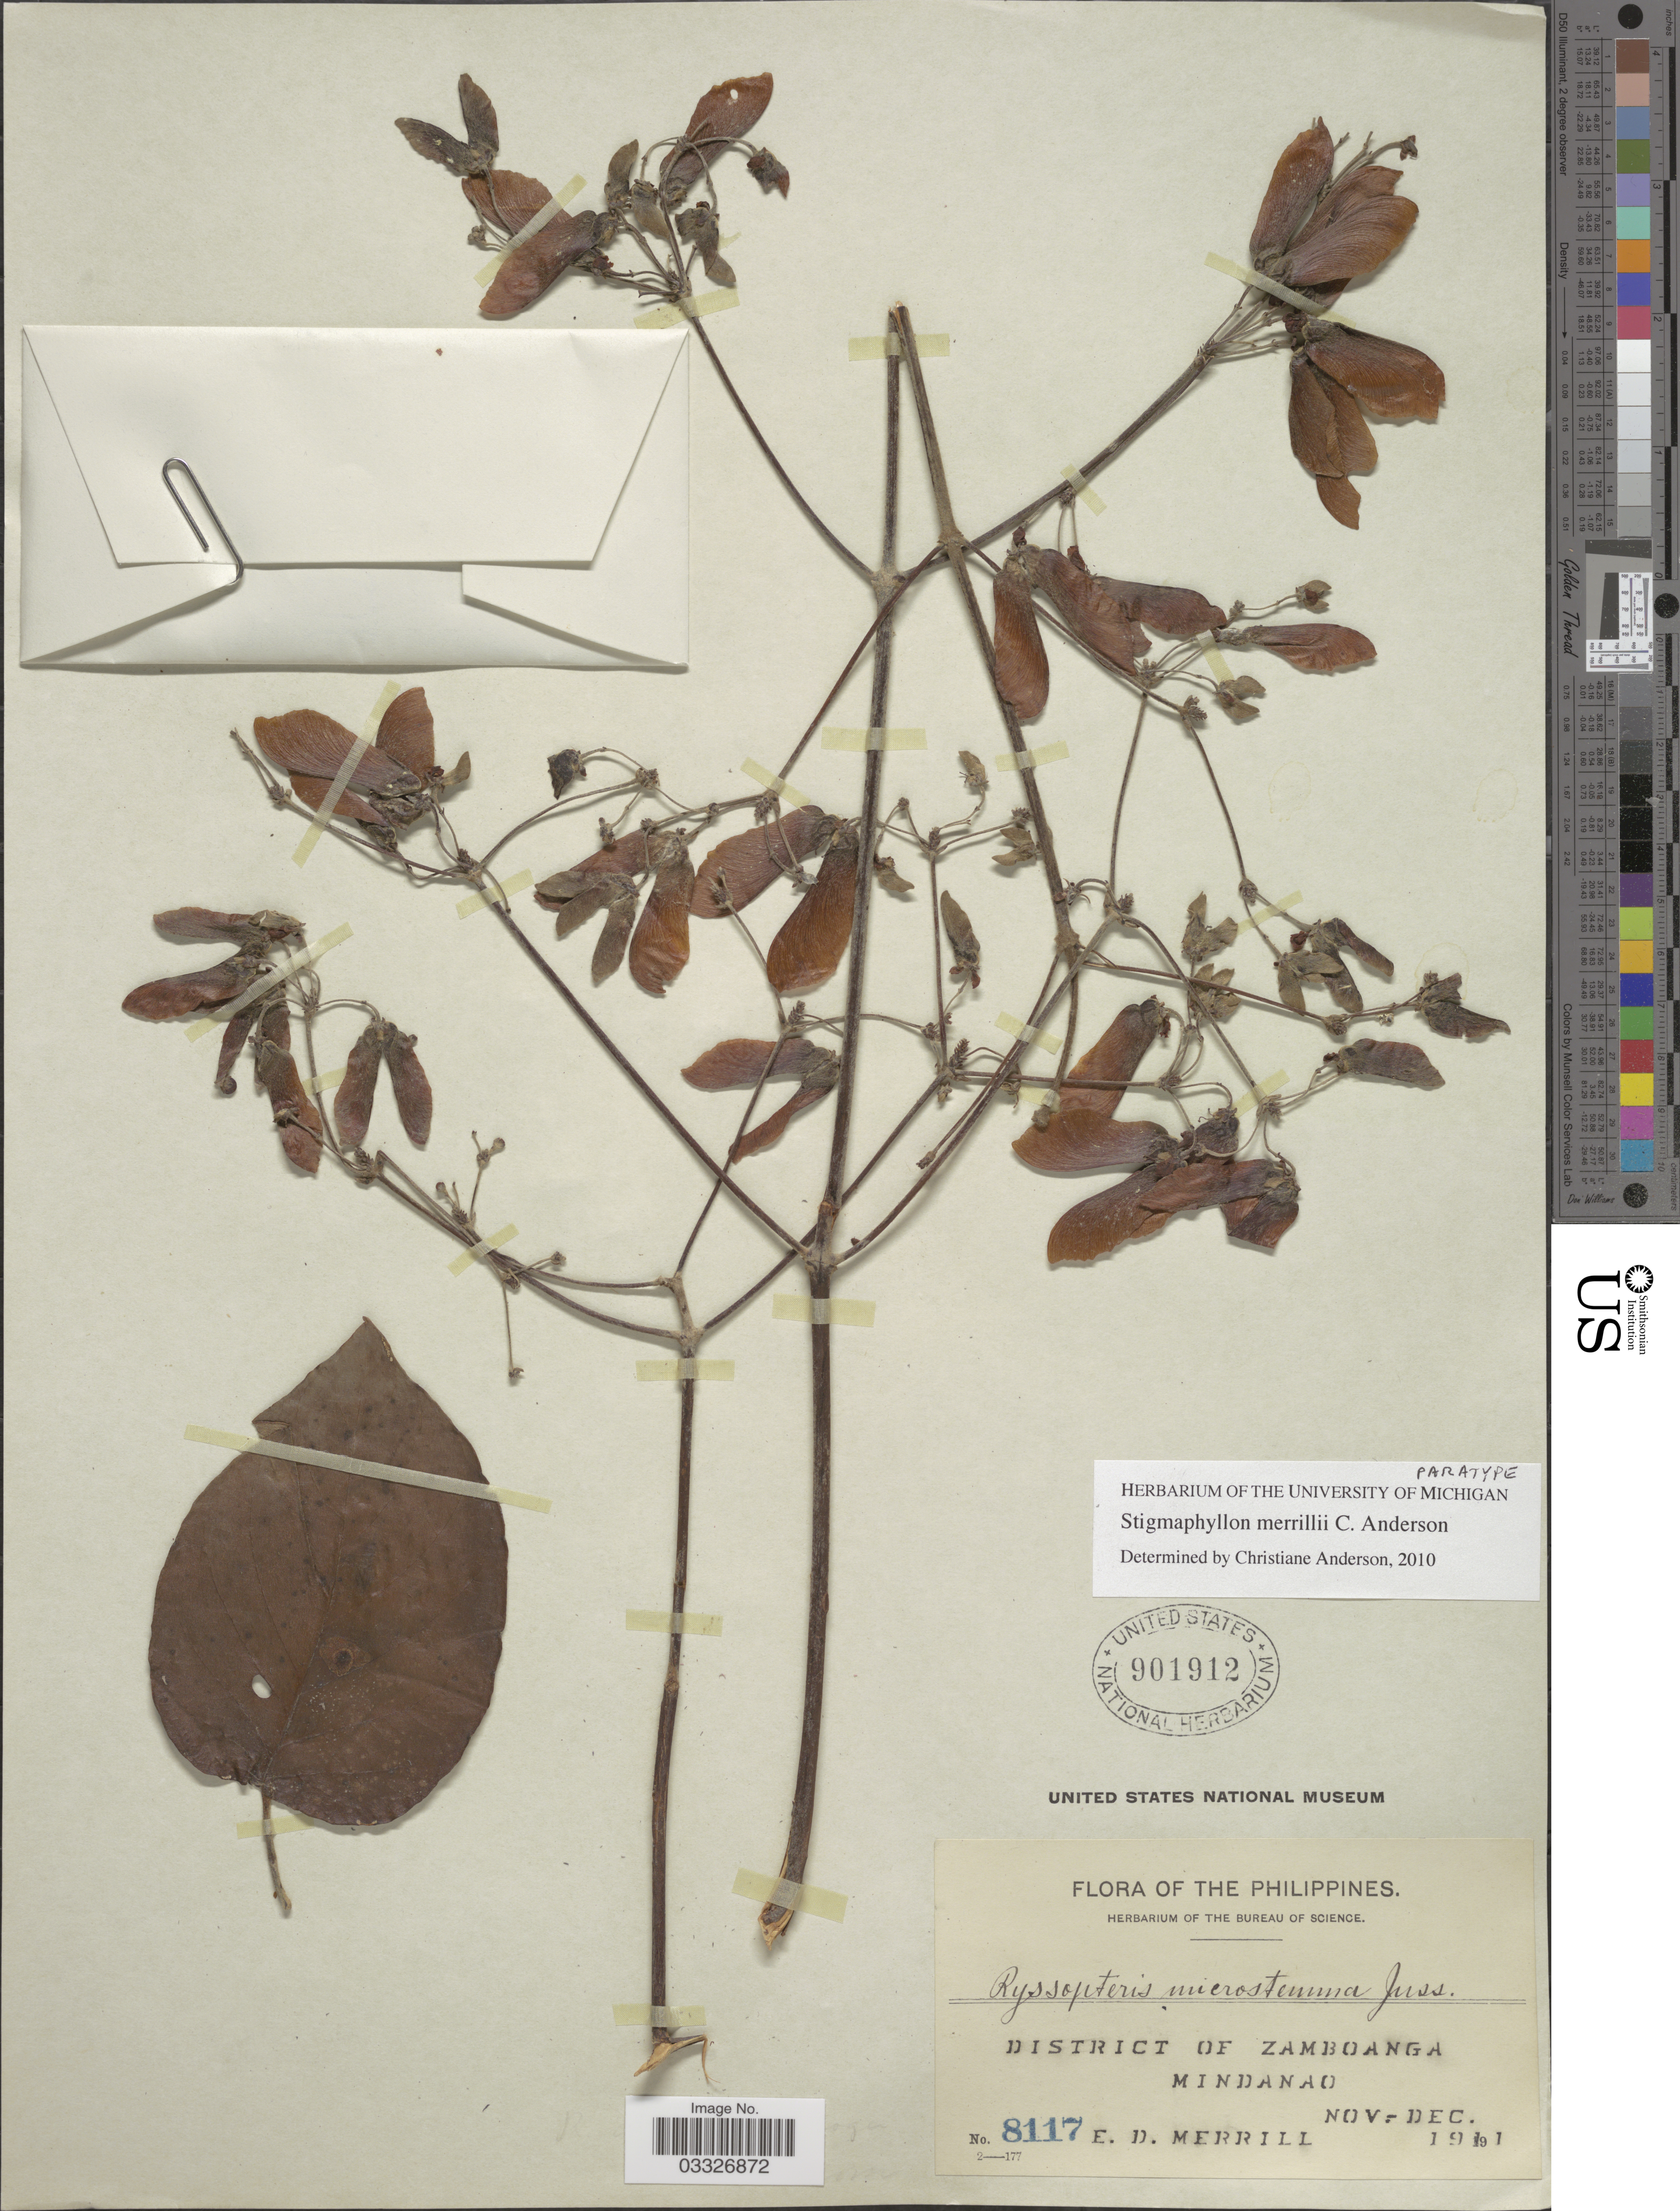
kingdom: Plantae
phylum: Tracheophyta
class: Magnoliopsida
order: Malpighiales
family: Malpighiaceae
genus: Stigmaphyllon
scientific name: Stigmaphyllon merrillii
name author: C.E. Anderson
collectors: E. D. Merrill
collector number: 8117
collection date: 1911-11/1911-12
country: Philippines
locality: District of Zamboanga. Mindanao.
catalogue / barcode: US 901912